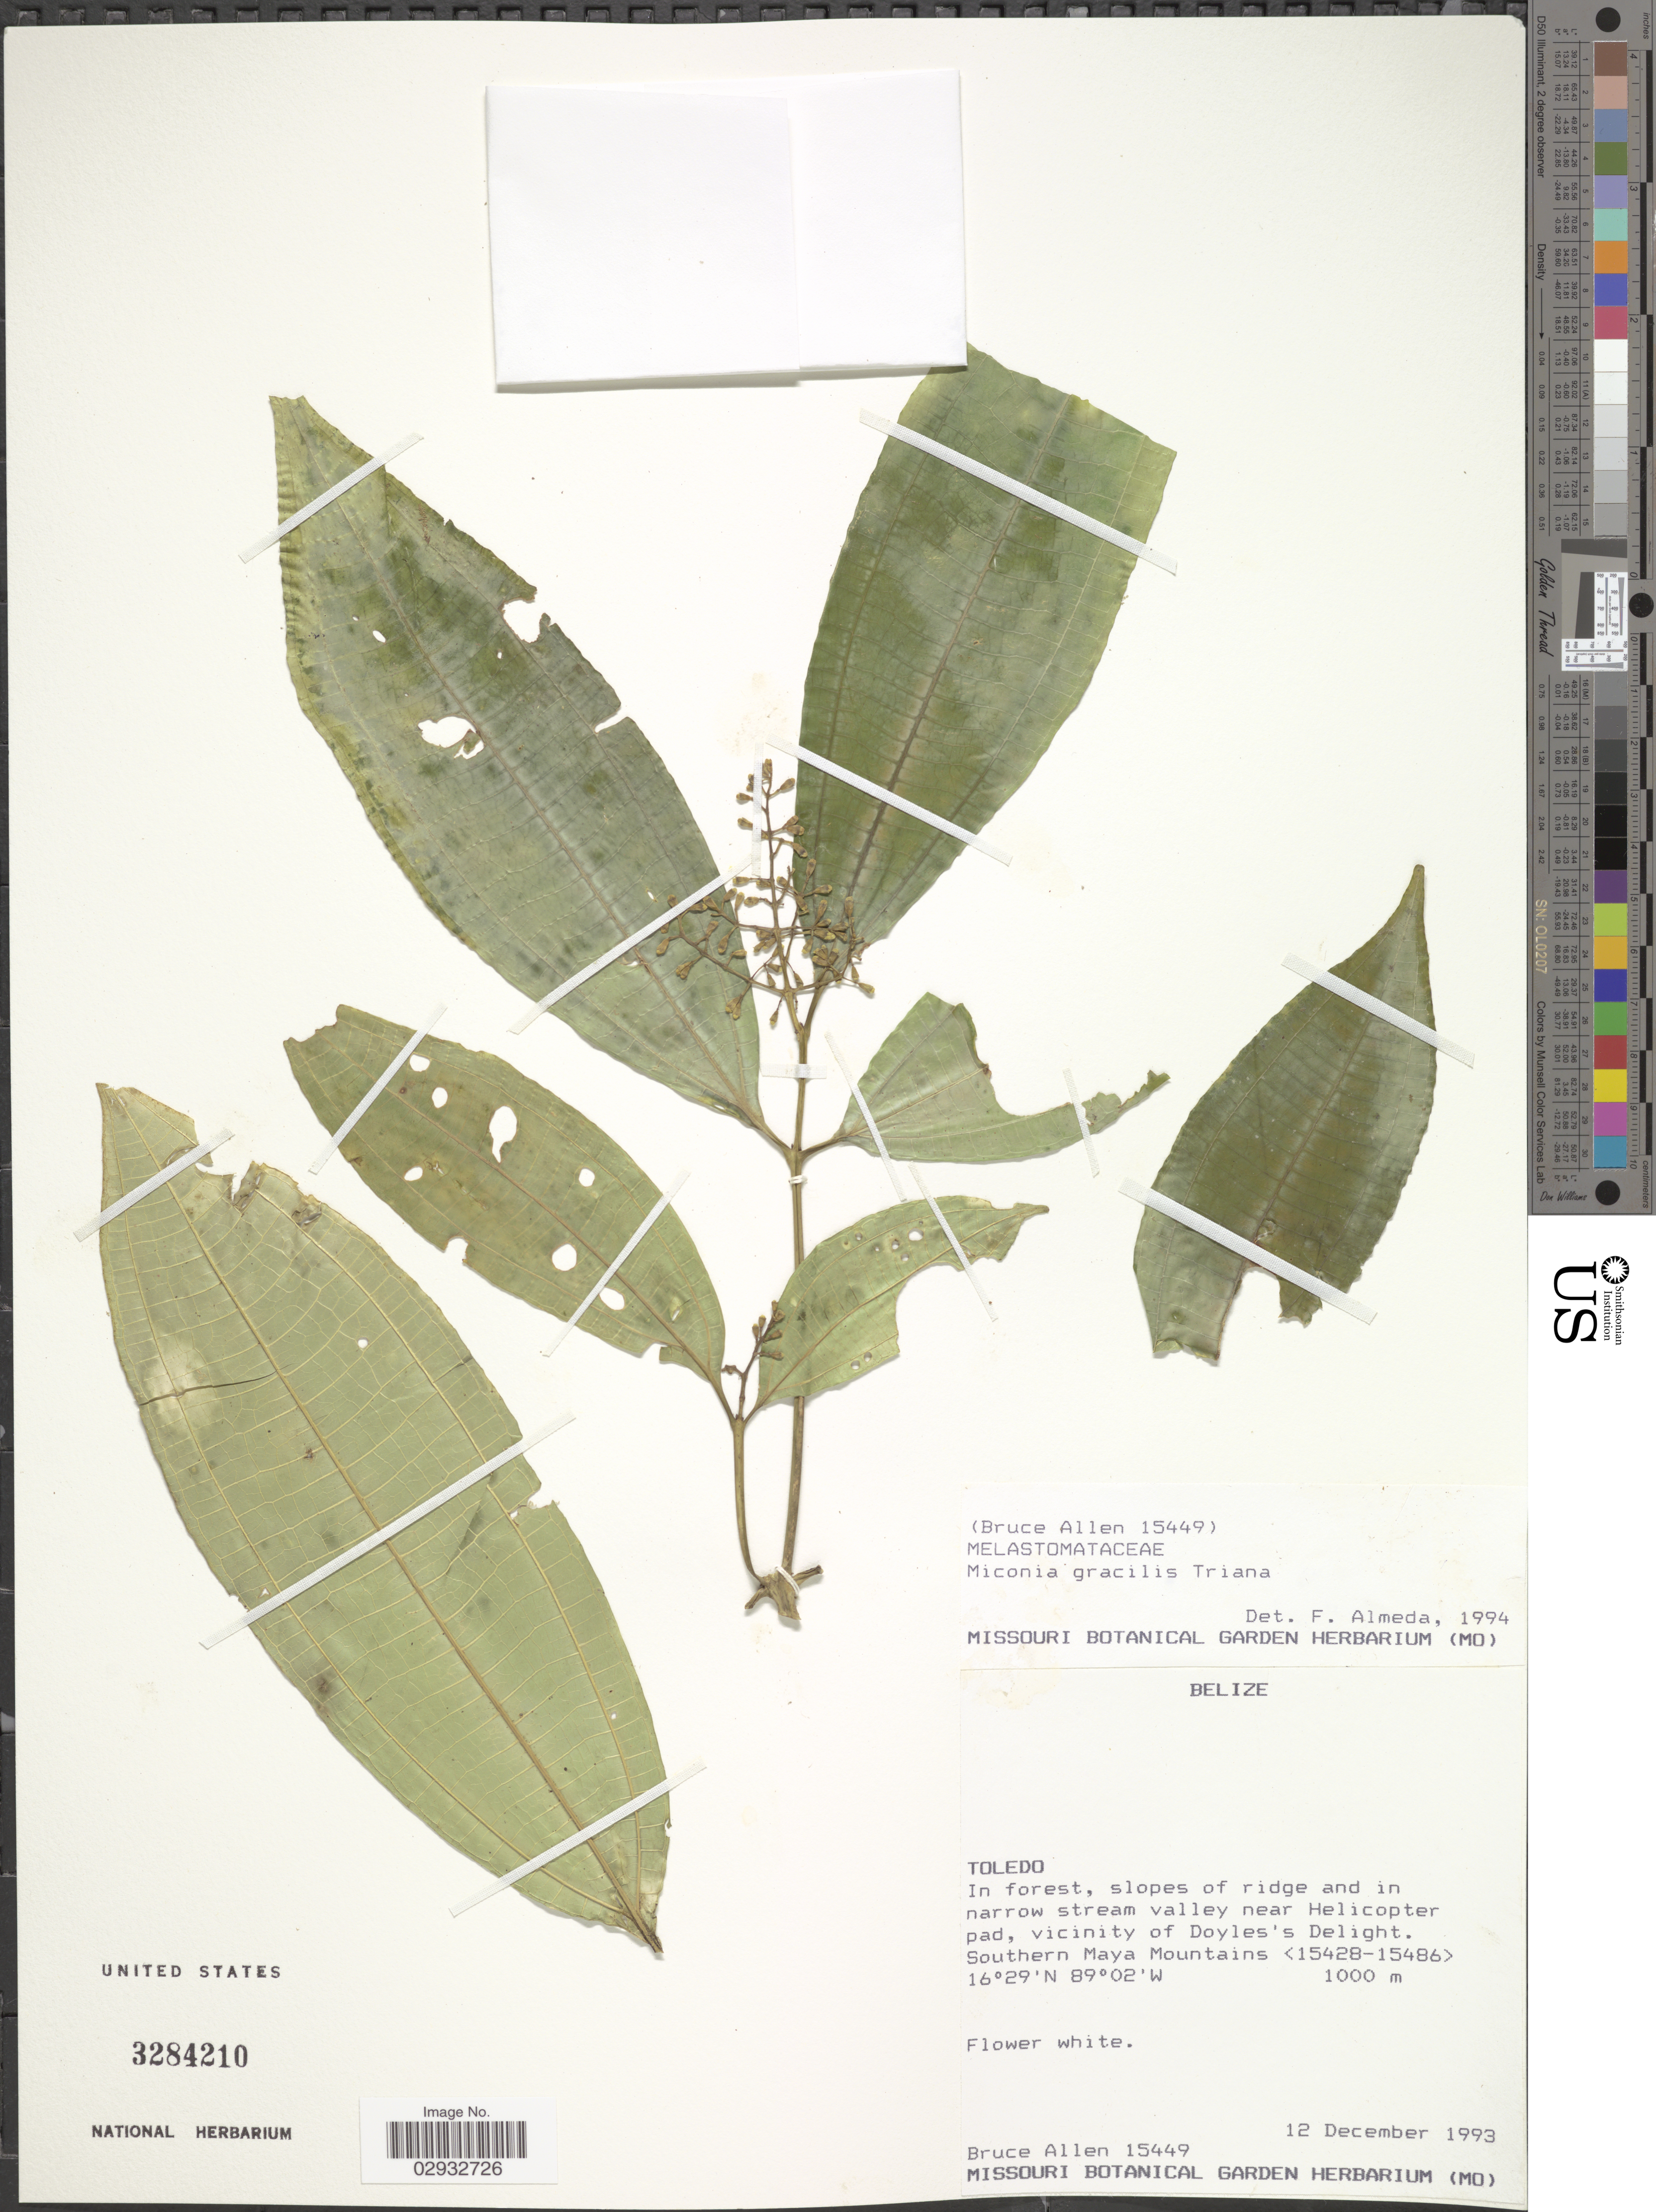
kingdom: Plantae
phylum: Tracheophyta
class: Magnoliopsida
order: Myrtales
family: Melastomataceae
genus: Miconia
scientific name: Miconia gracilis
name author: Triana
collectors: B. Allen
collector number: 15449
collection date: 1993-12-12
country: Belize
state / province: Toledo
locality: In narrow stream valley near Helicopter pad, vicinity of Doyle's Delight. Southern Maya Mountains <15428-15486>.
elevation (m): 1000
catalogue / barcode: US 3284210